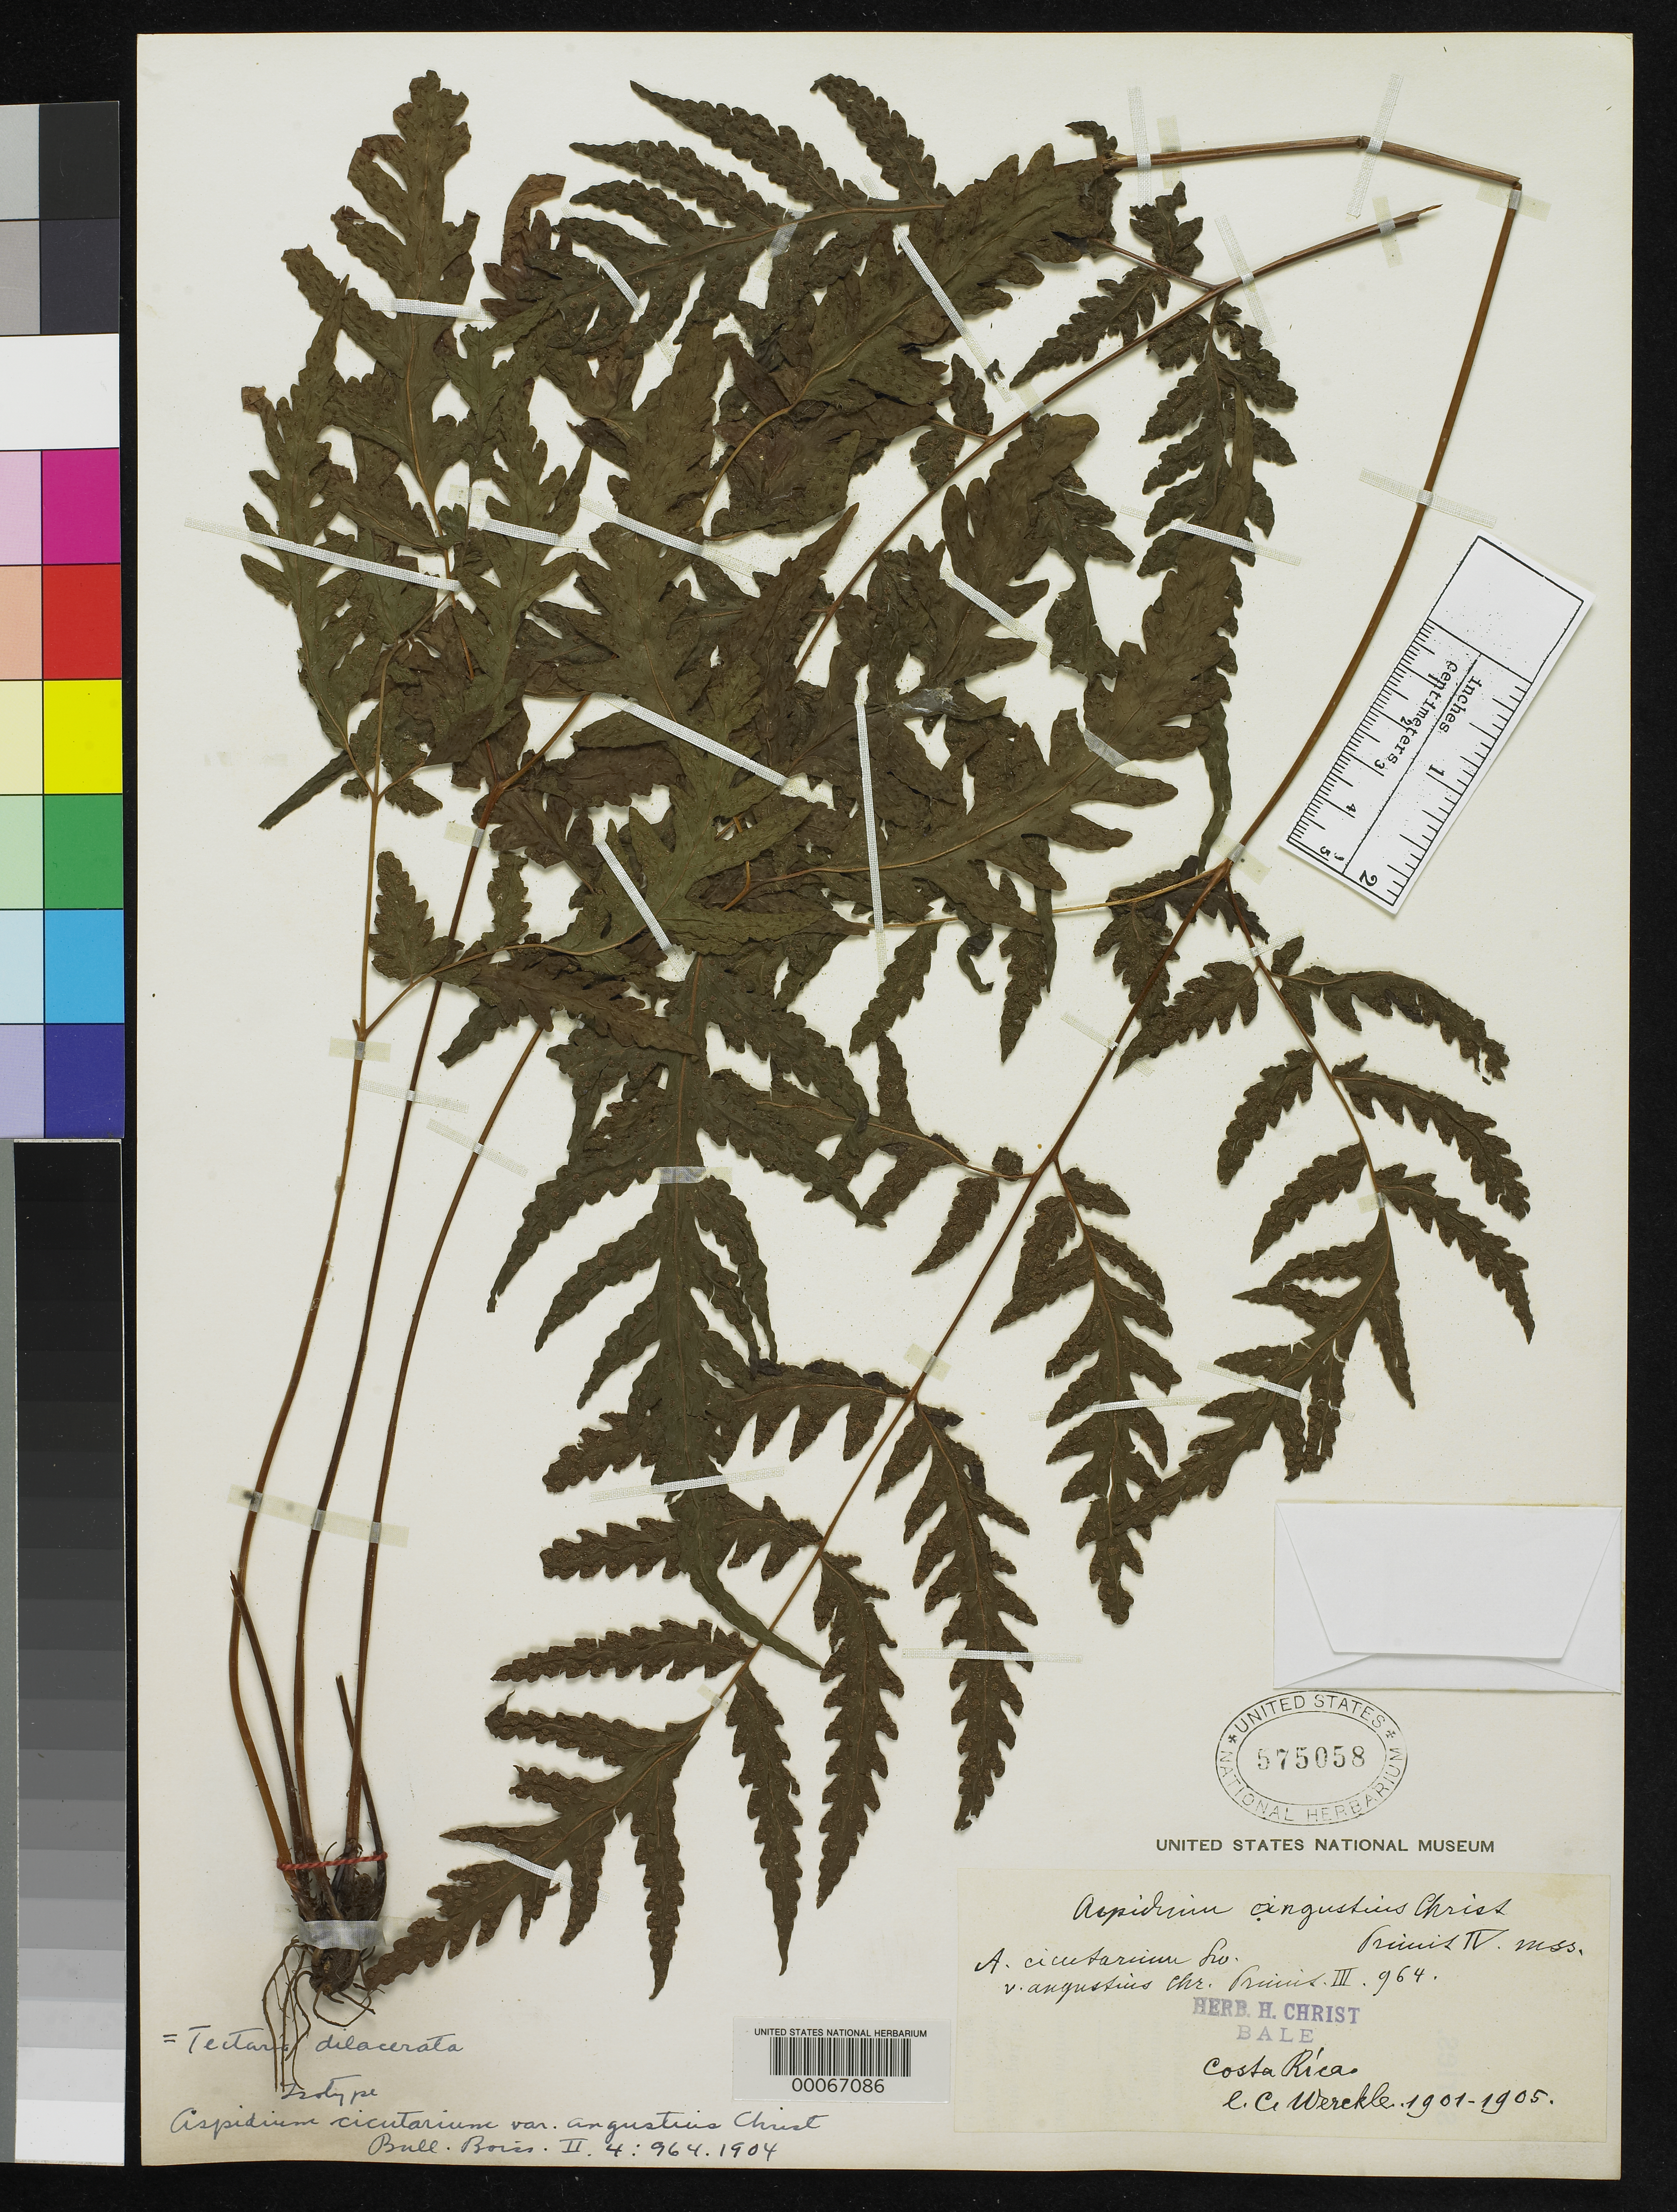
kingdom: Plantae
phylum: Tracheophyta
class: Polypodiopsida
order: Polypodiales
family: Tectariaceae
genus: Aspidium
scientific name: Aspidium cicutarium var. angustius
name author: Christ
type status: Type Collection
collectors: C. C Wercklé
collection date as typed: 1901 to -- --- 1905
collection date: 1901/1905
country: Costa Rica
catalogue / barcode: US 575058